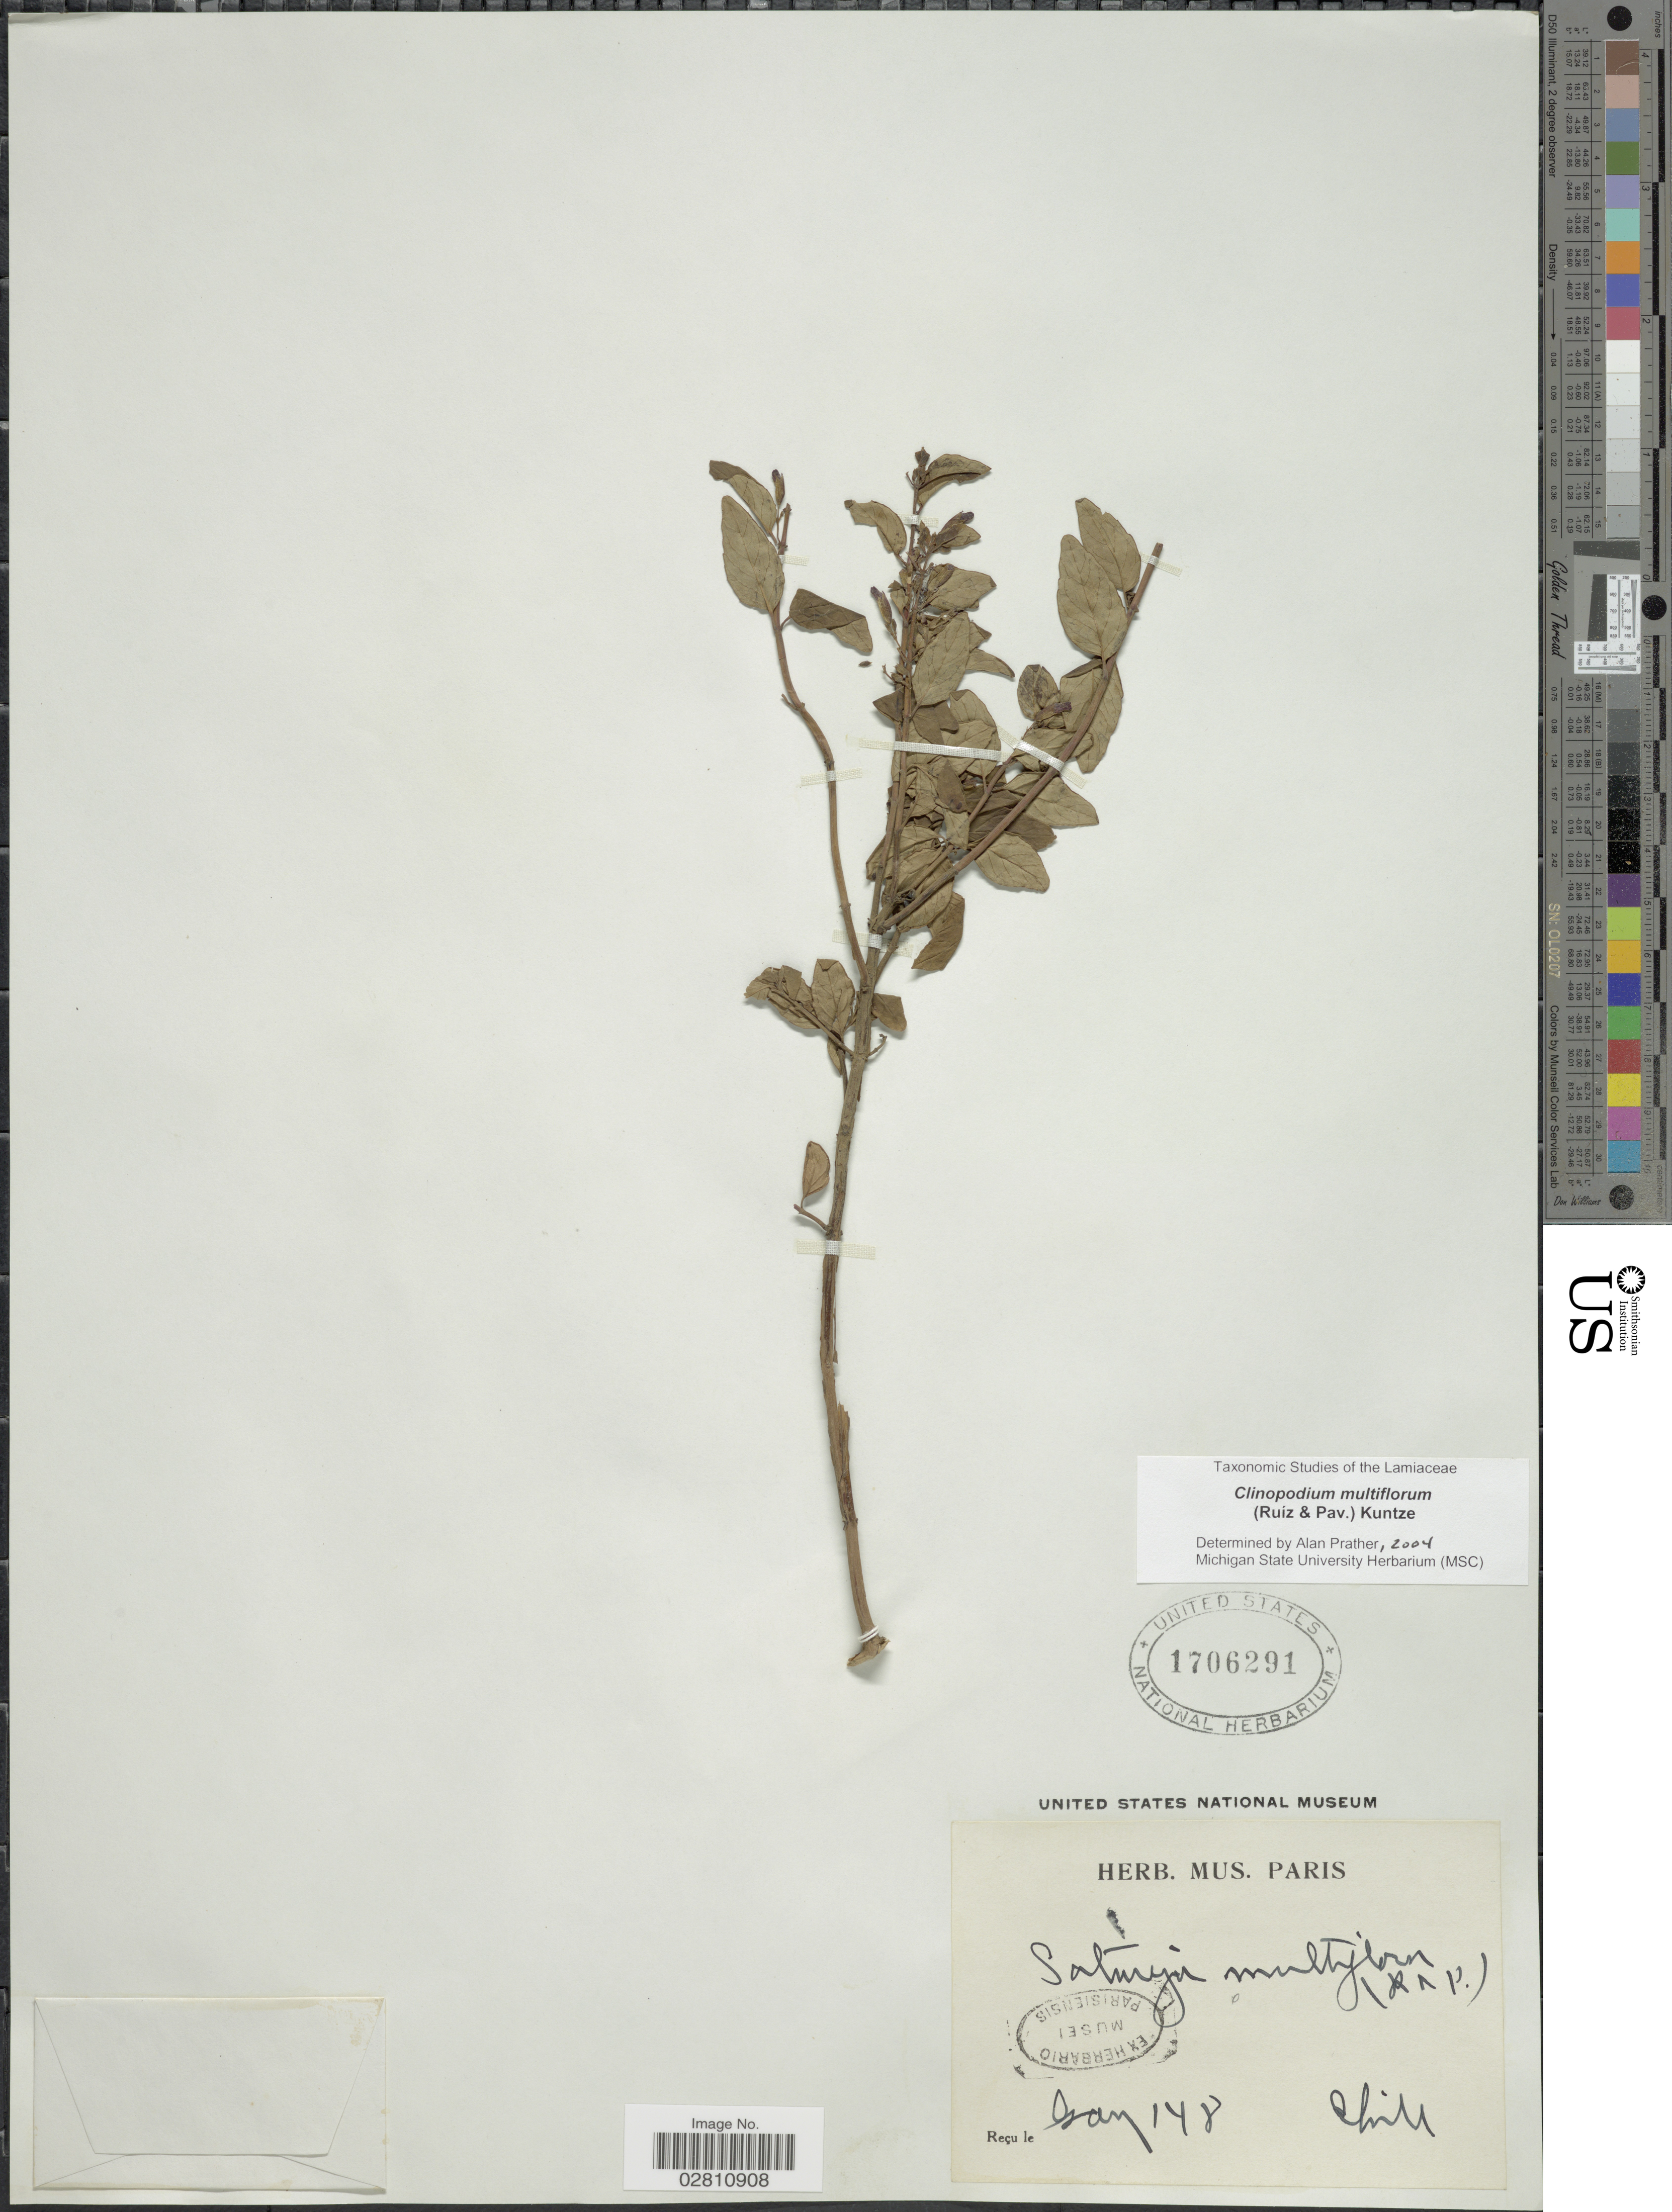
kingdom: Plantae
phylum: Tracheophyta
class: Magnoliopsida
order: Lamiales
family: Lamiaceae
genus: Clinopodium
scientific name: Clinopodium multiflorum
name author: (Ruiz & Pav.) Kuntze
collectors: ex herb. Mus. Paris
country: Chile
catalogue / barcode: US 1706291